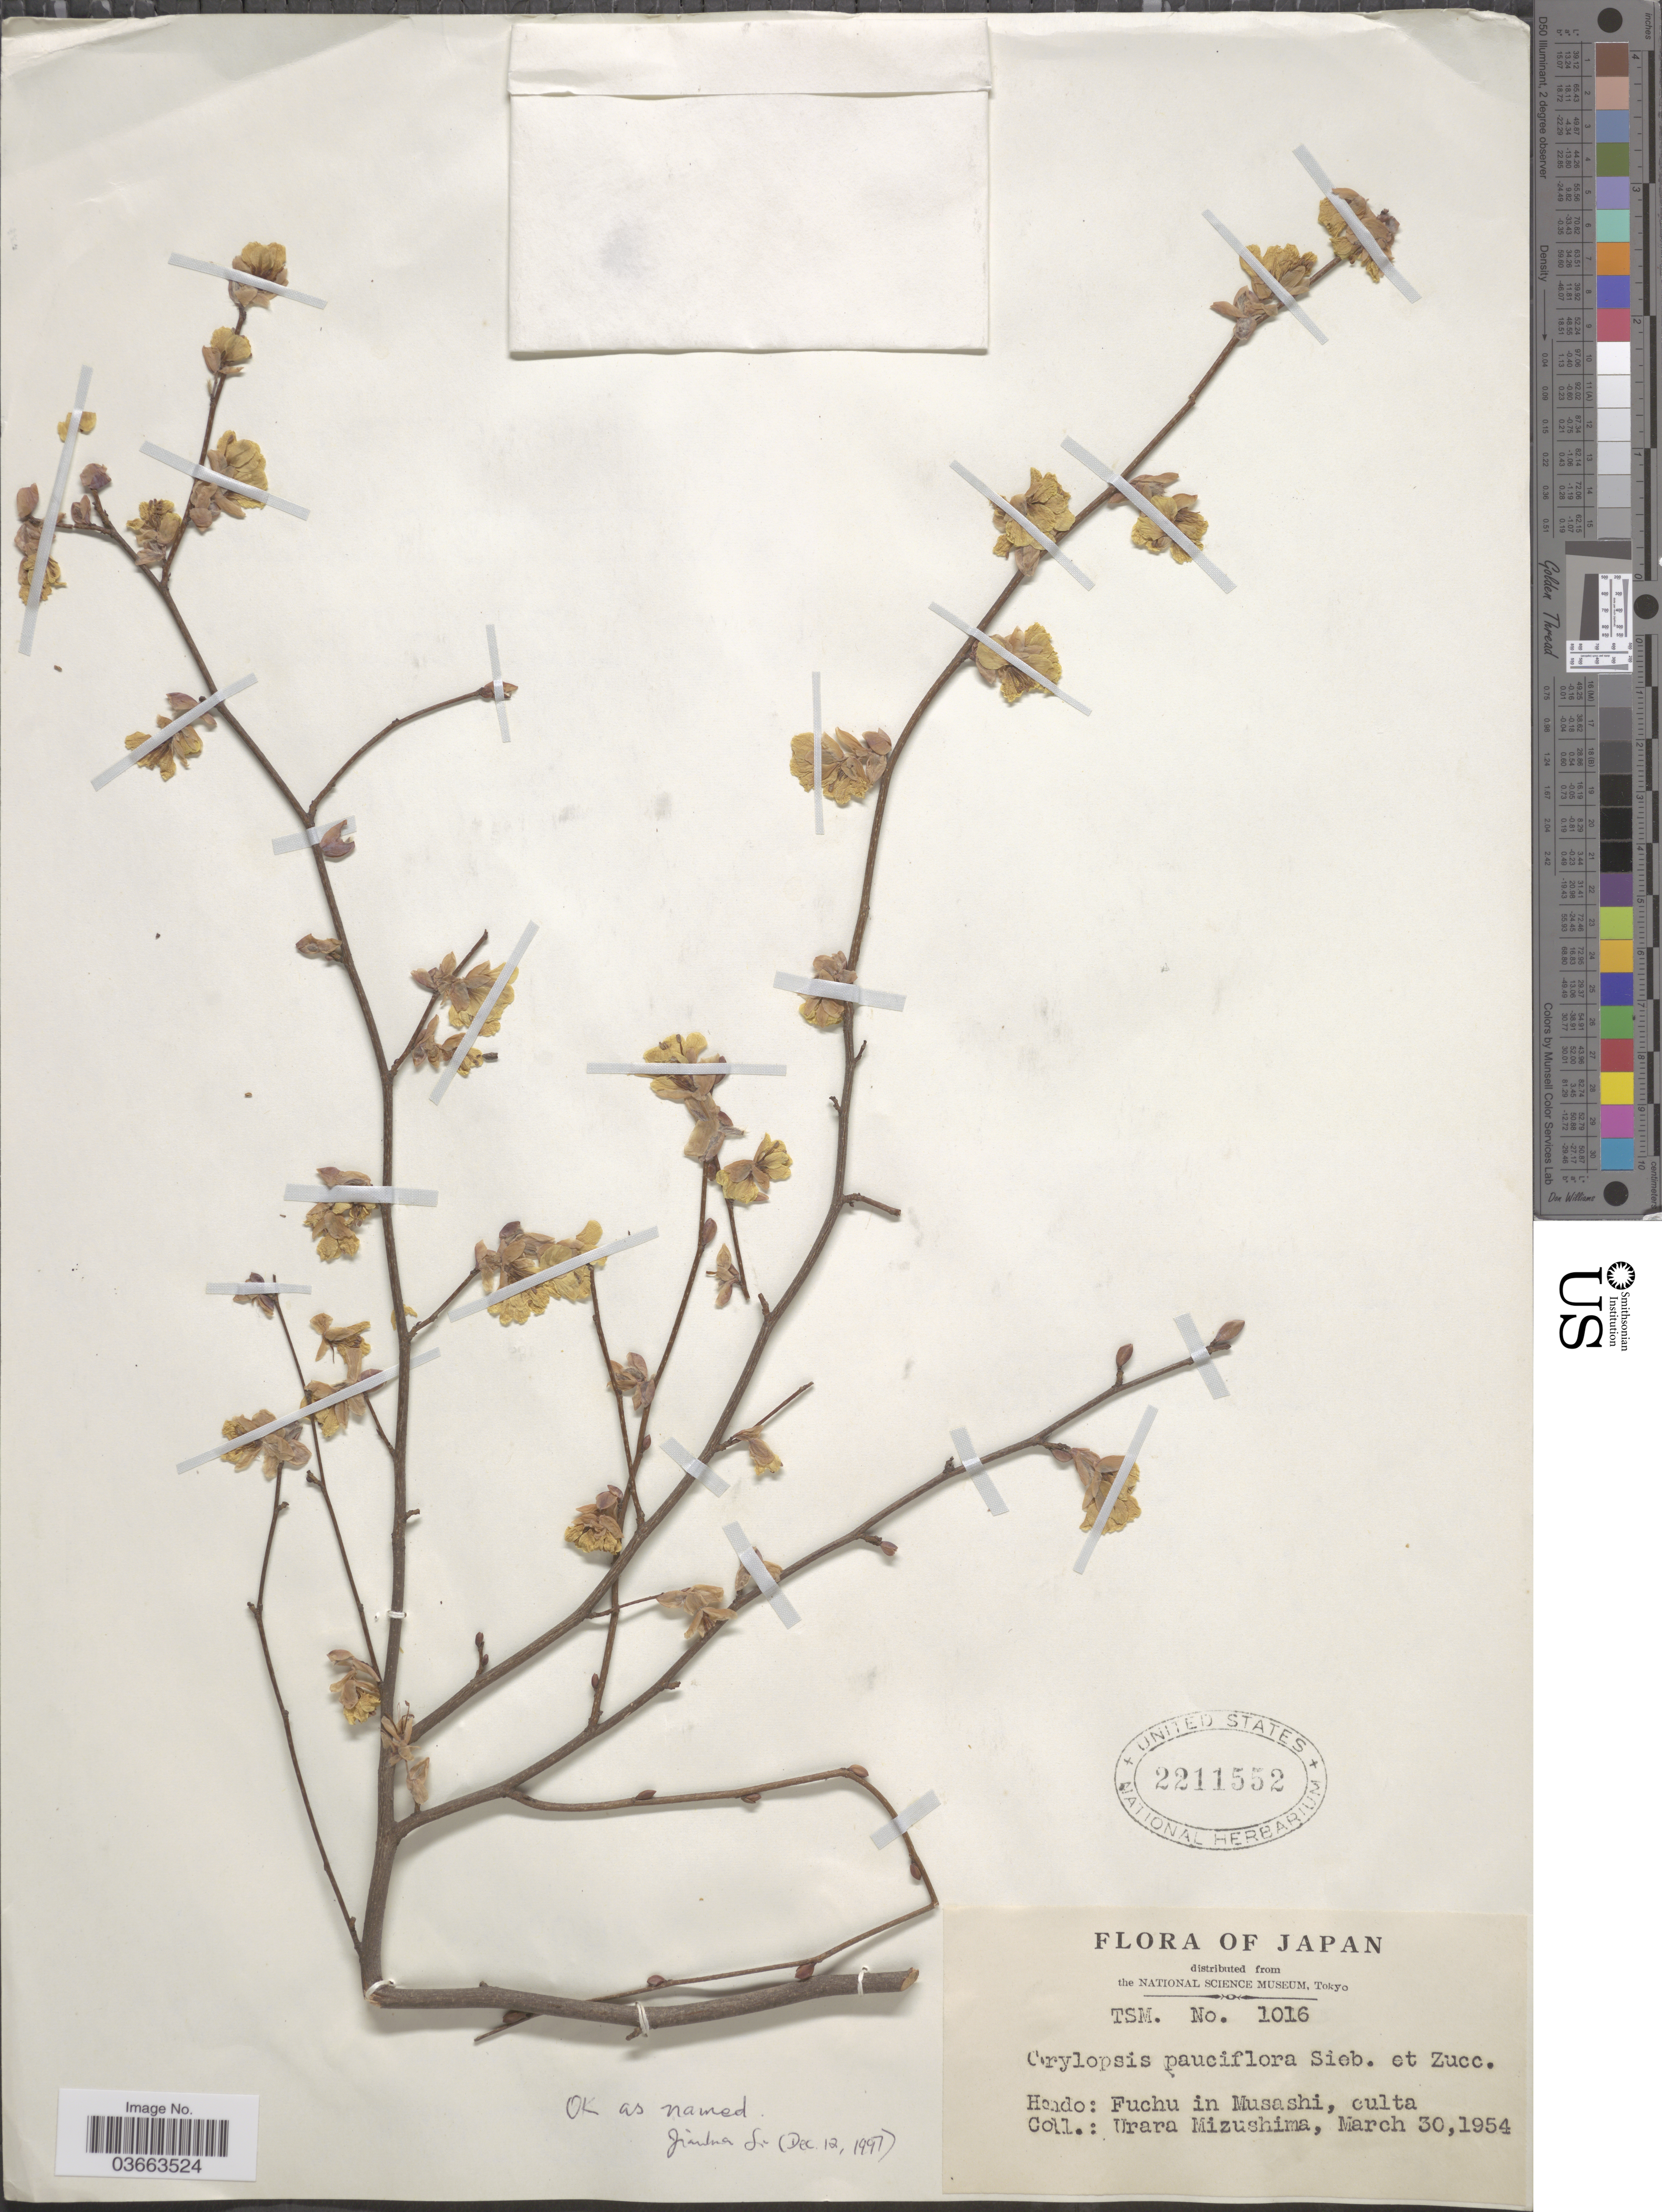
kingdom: Plantae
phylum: Tracheophyta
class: Magnoliopsida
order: Saxifragales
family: Hamamelidaceae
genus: Corylopsis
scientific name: Corylopsis pauciflora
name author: Siebold & Zucc.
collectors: U. Mizushima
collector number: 1016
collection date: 1954-03-30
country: Japan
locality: Honshu: Fuchu in Musashi.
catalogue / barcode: US 2211552